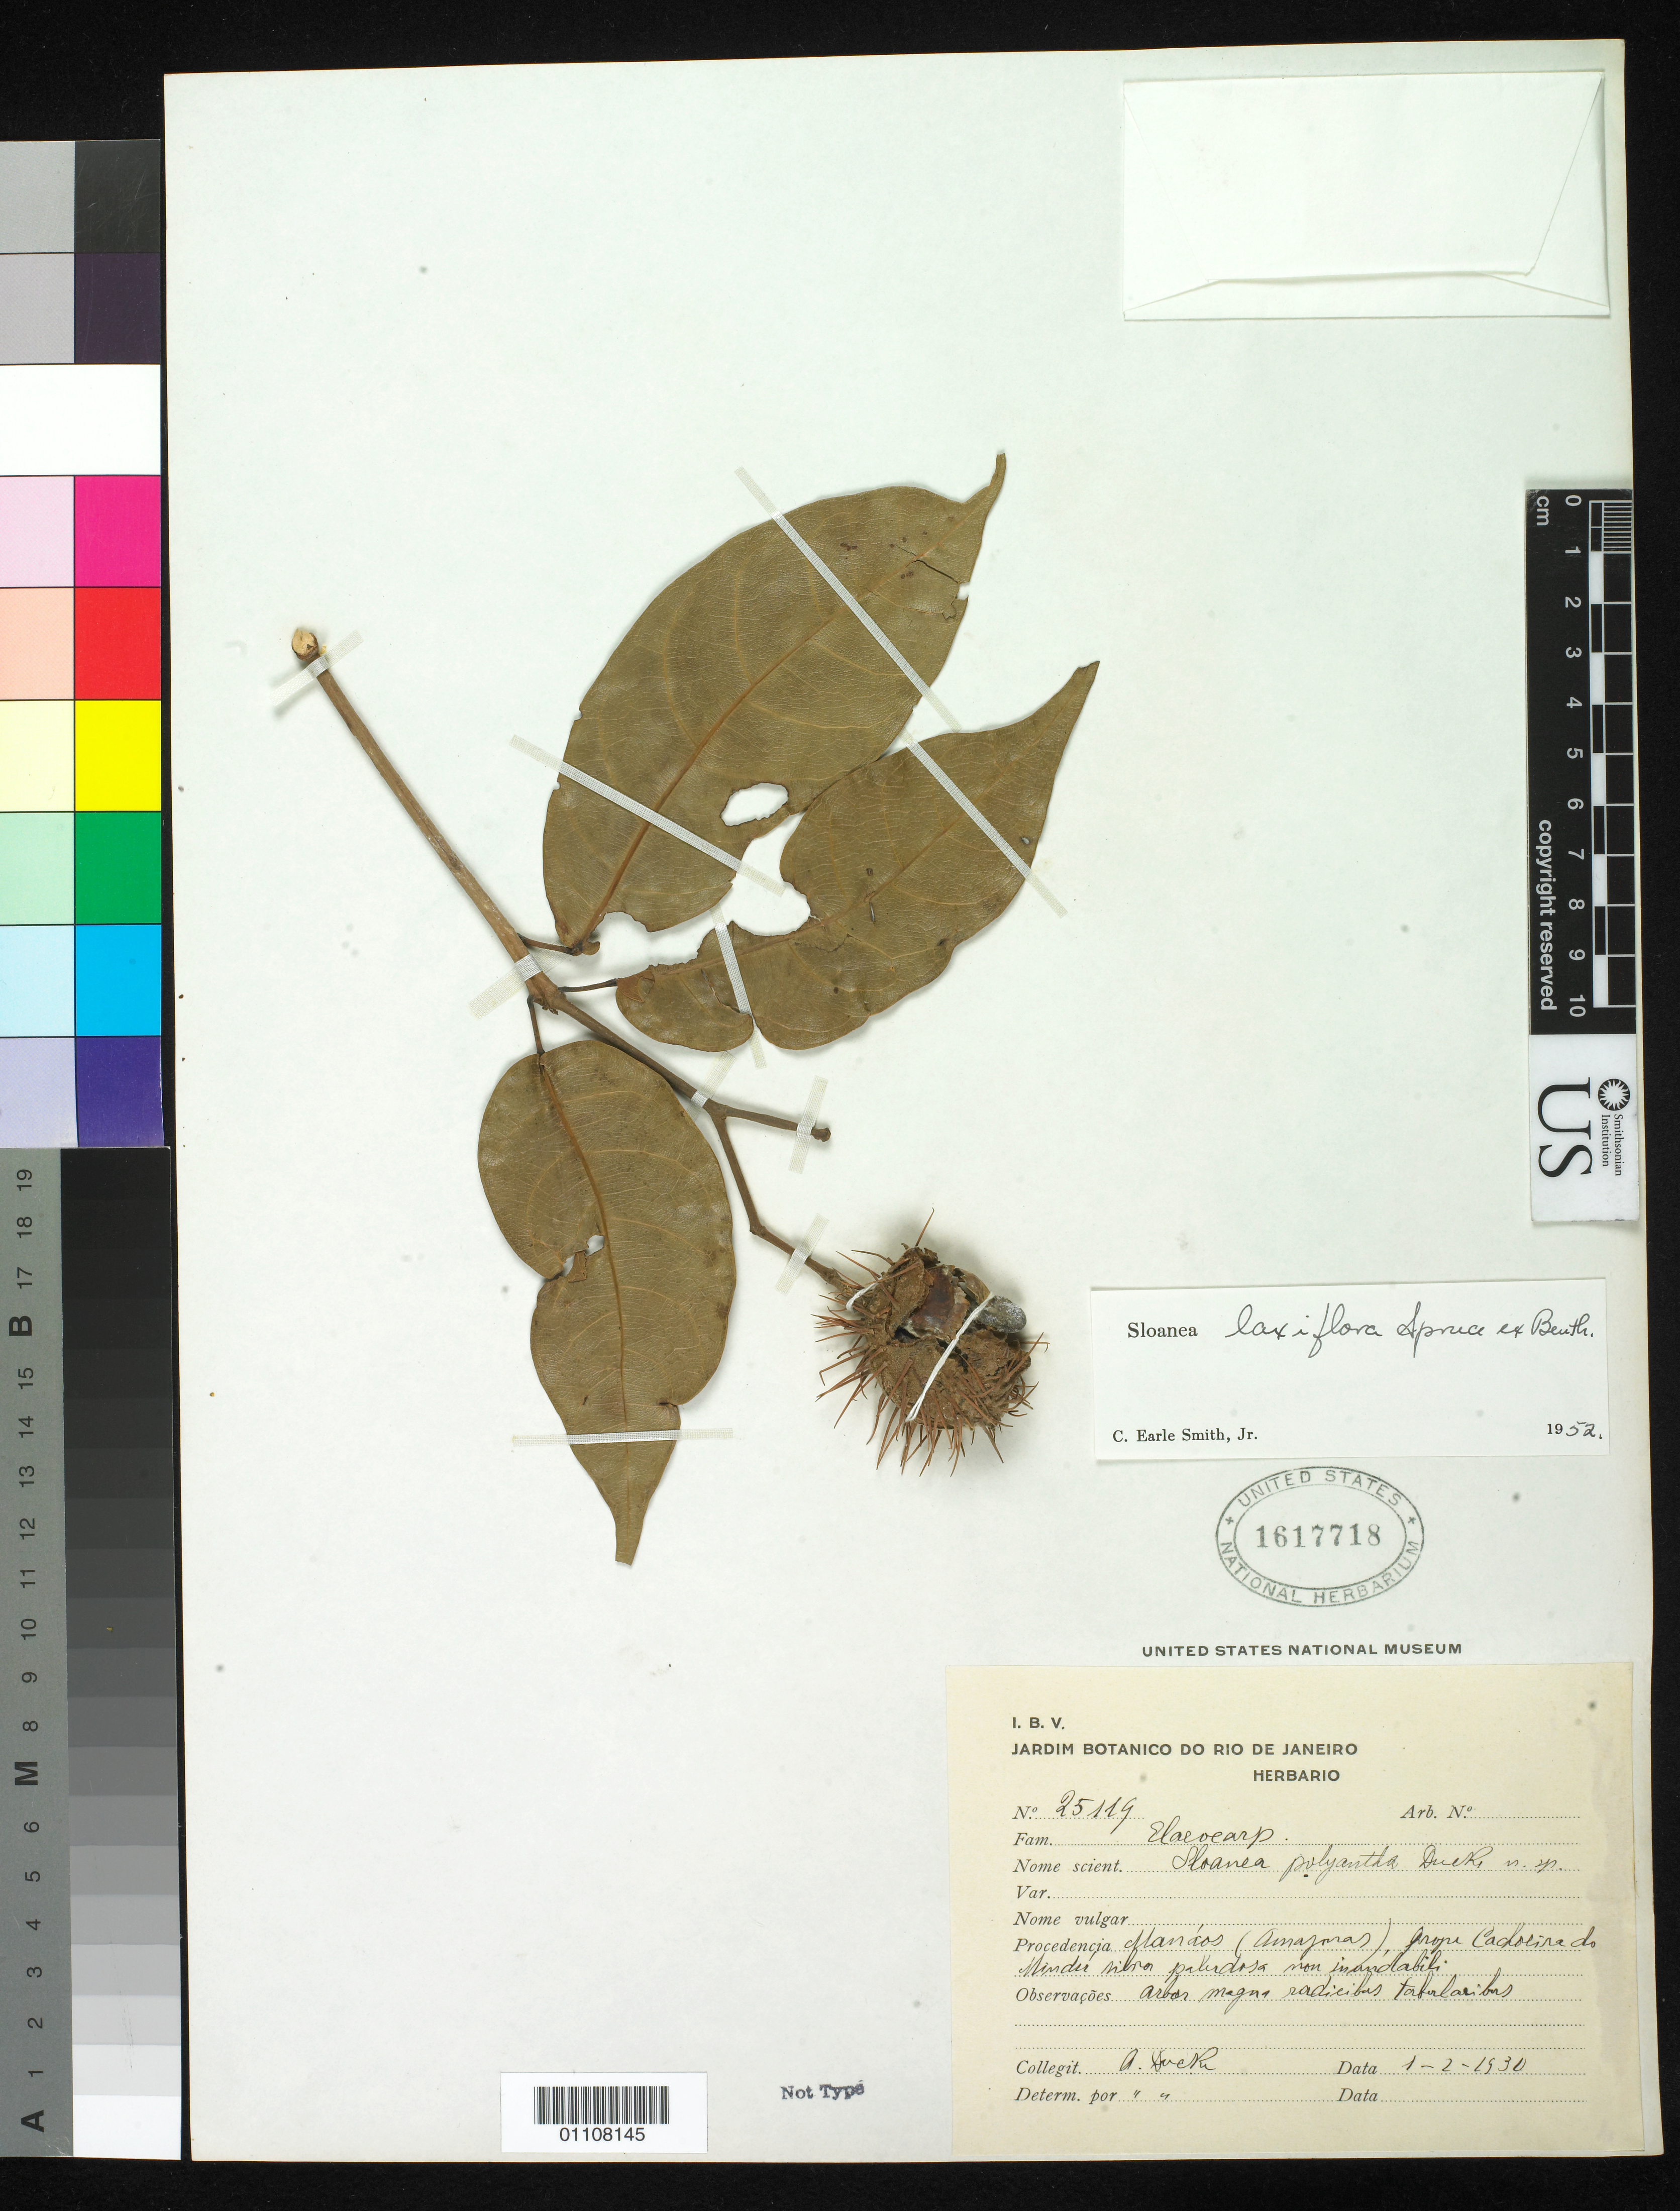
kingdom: Plantae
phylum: Tracheophyta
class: Magnoliopsida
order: Oxalidales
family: Elaeocarpaceae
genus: Sloanea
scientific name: Sloanea polyantha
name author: Ducke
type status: Syntype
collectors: A. Ducke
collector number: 25119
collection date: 1930-02-01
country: Brazil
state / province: Amazonas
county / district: Manaos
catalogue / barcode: US 1617718